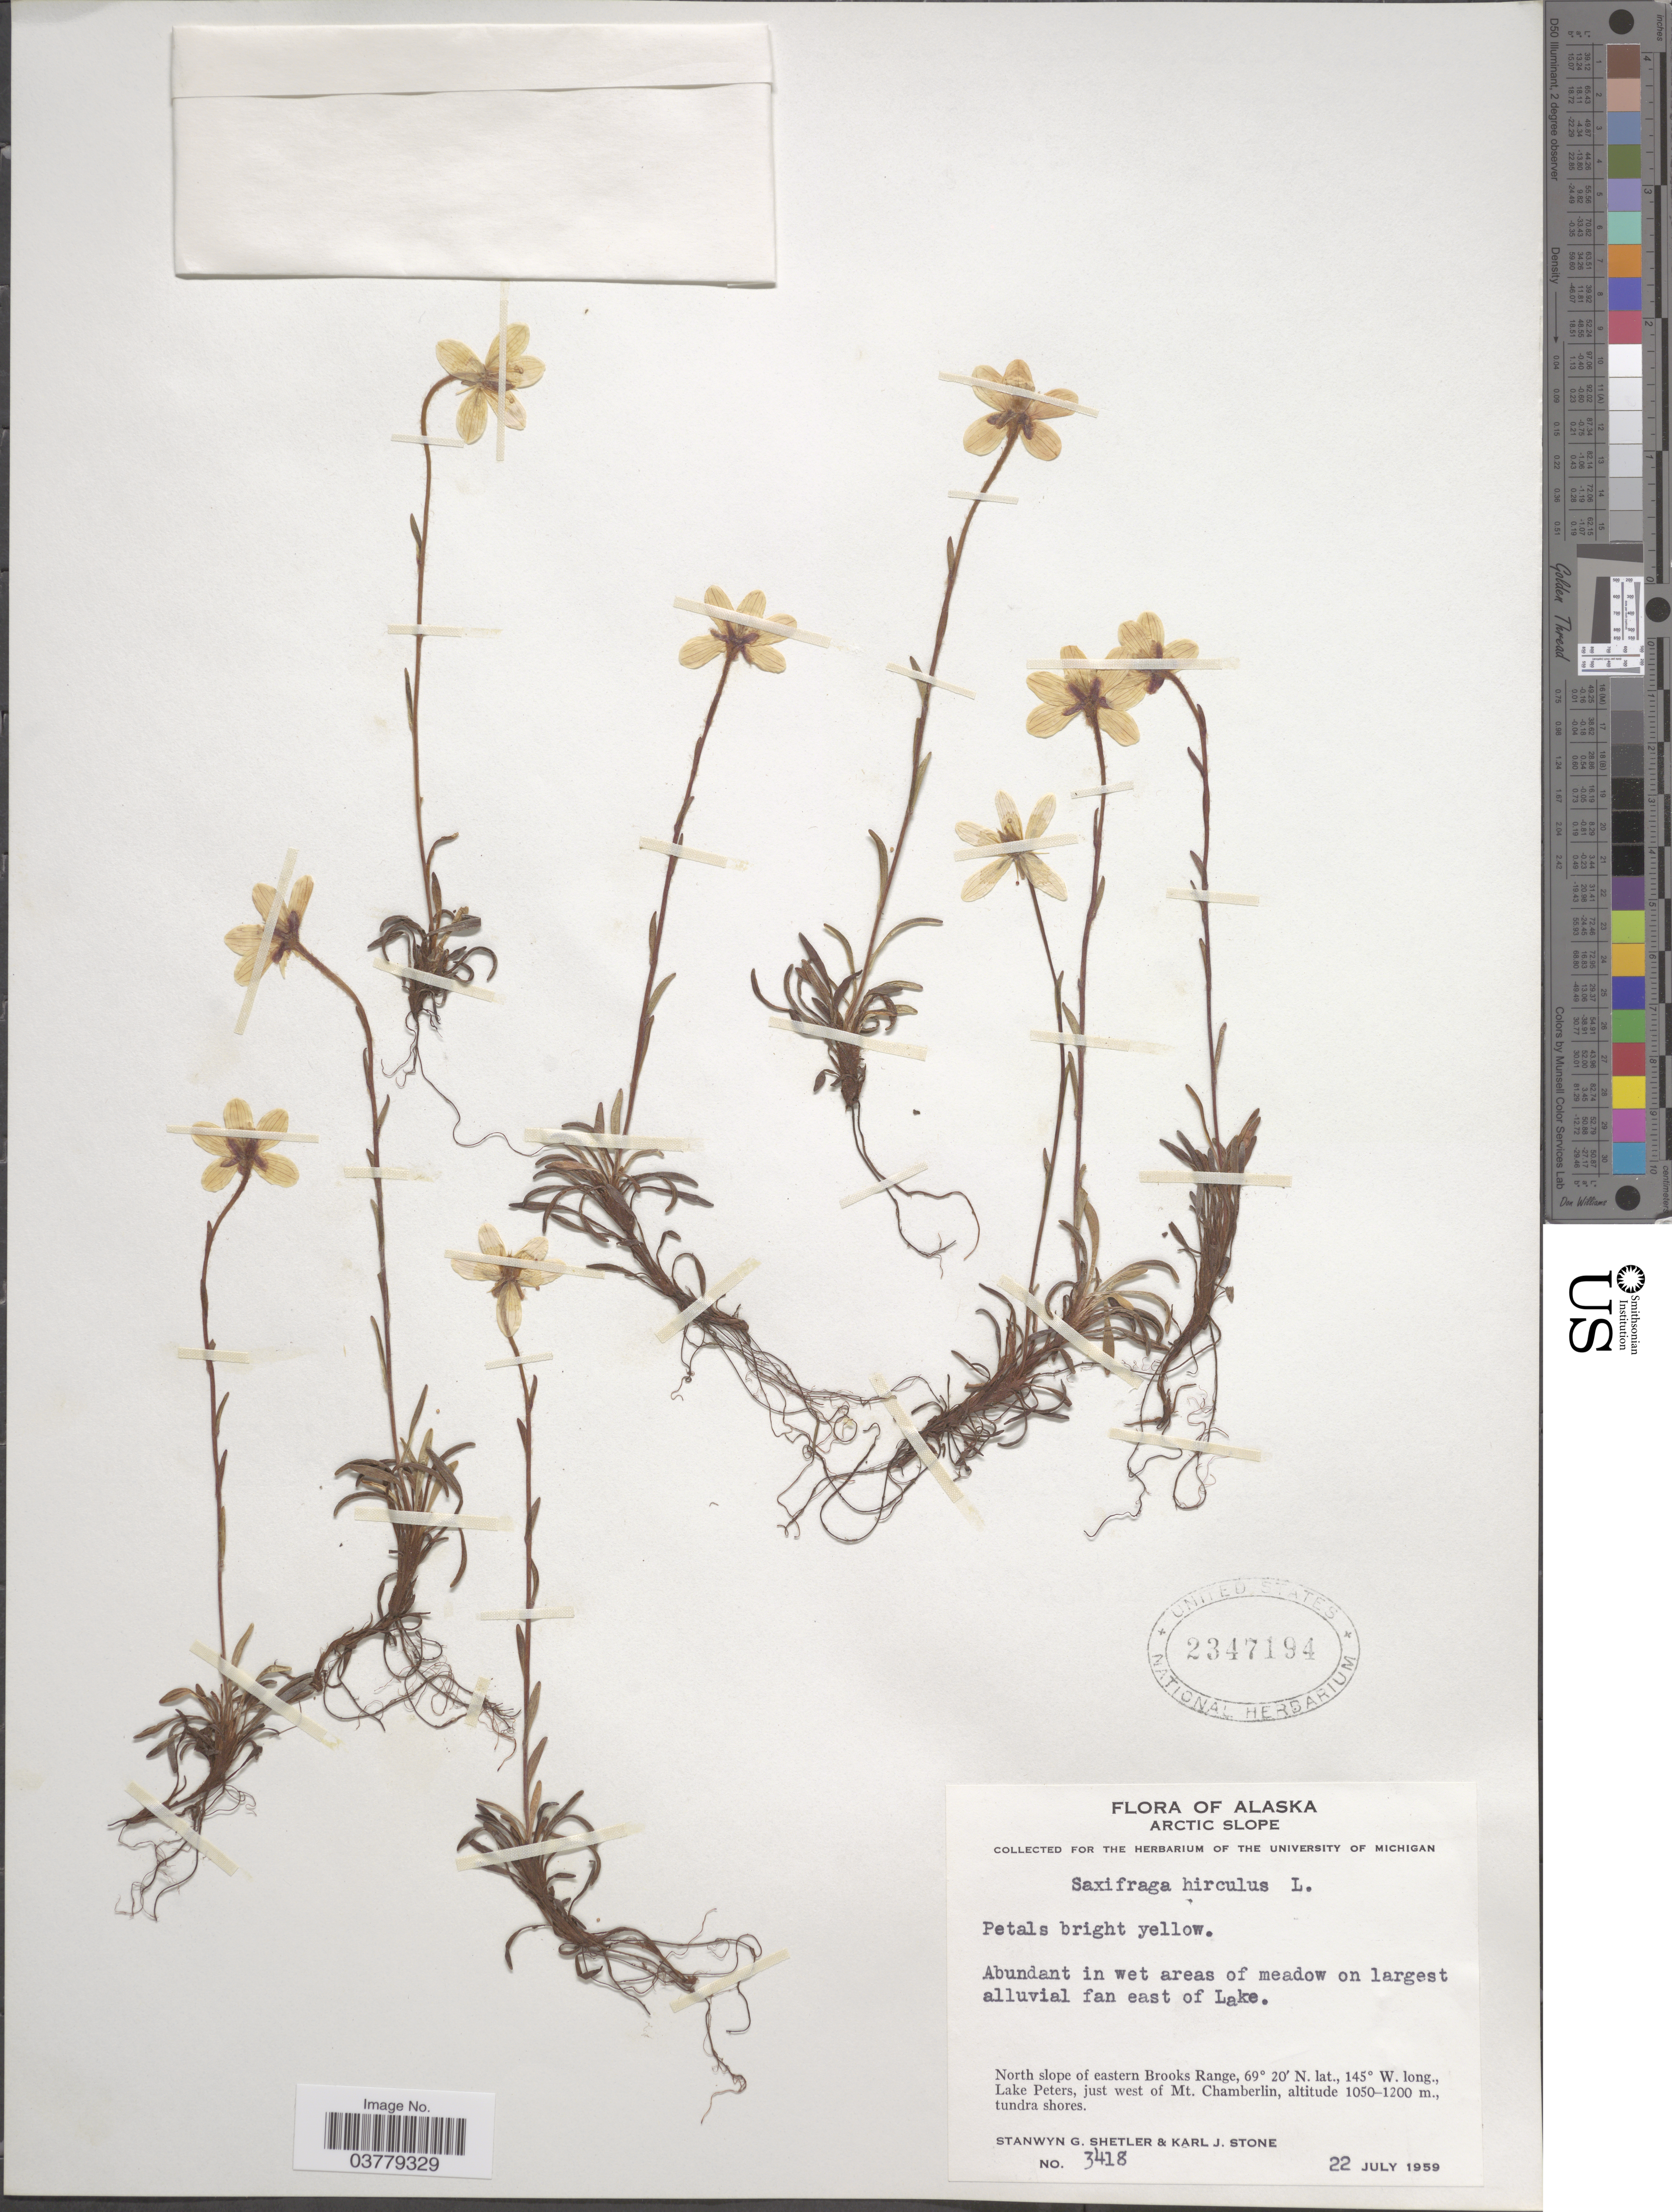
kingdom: Plantae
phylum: Tracheophyta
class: Magnoliopsida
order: Saxifragales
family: Saxifragaceae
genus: Saxifraga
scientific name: Saxifraga hirculus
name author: L.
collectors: S. Shetler & K. J. Stone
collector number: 3418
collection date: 1959-07-22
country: United States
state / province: Alaska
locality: Arctic Slope. On largest alluvial fan east of Lake. North slope of eastern Brooks Range, Lake Peters, just west of Mt. Chamberlin.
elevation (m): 1050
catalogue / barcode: US 2347194